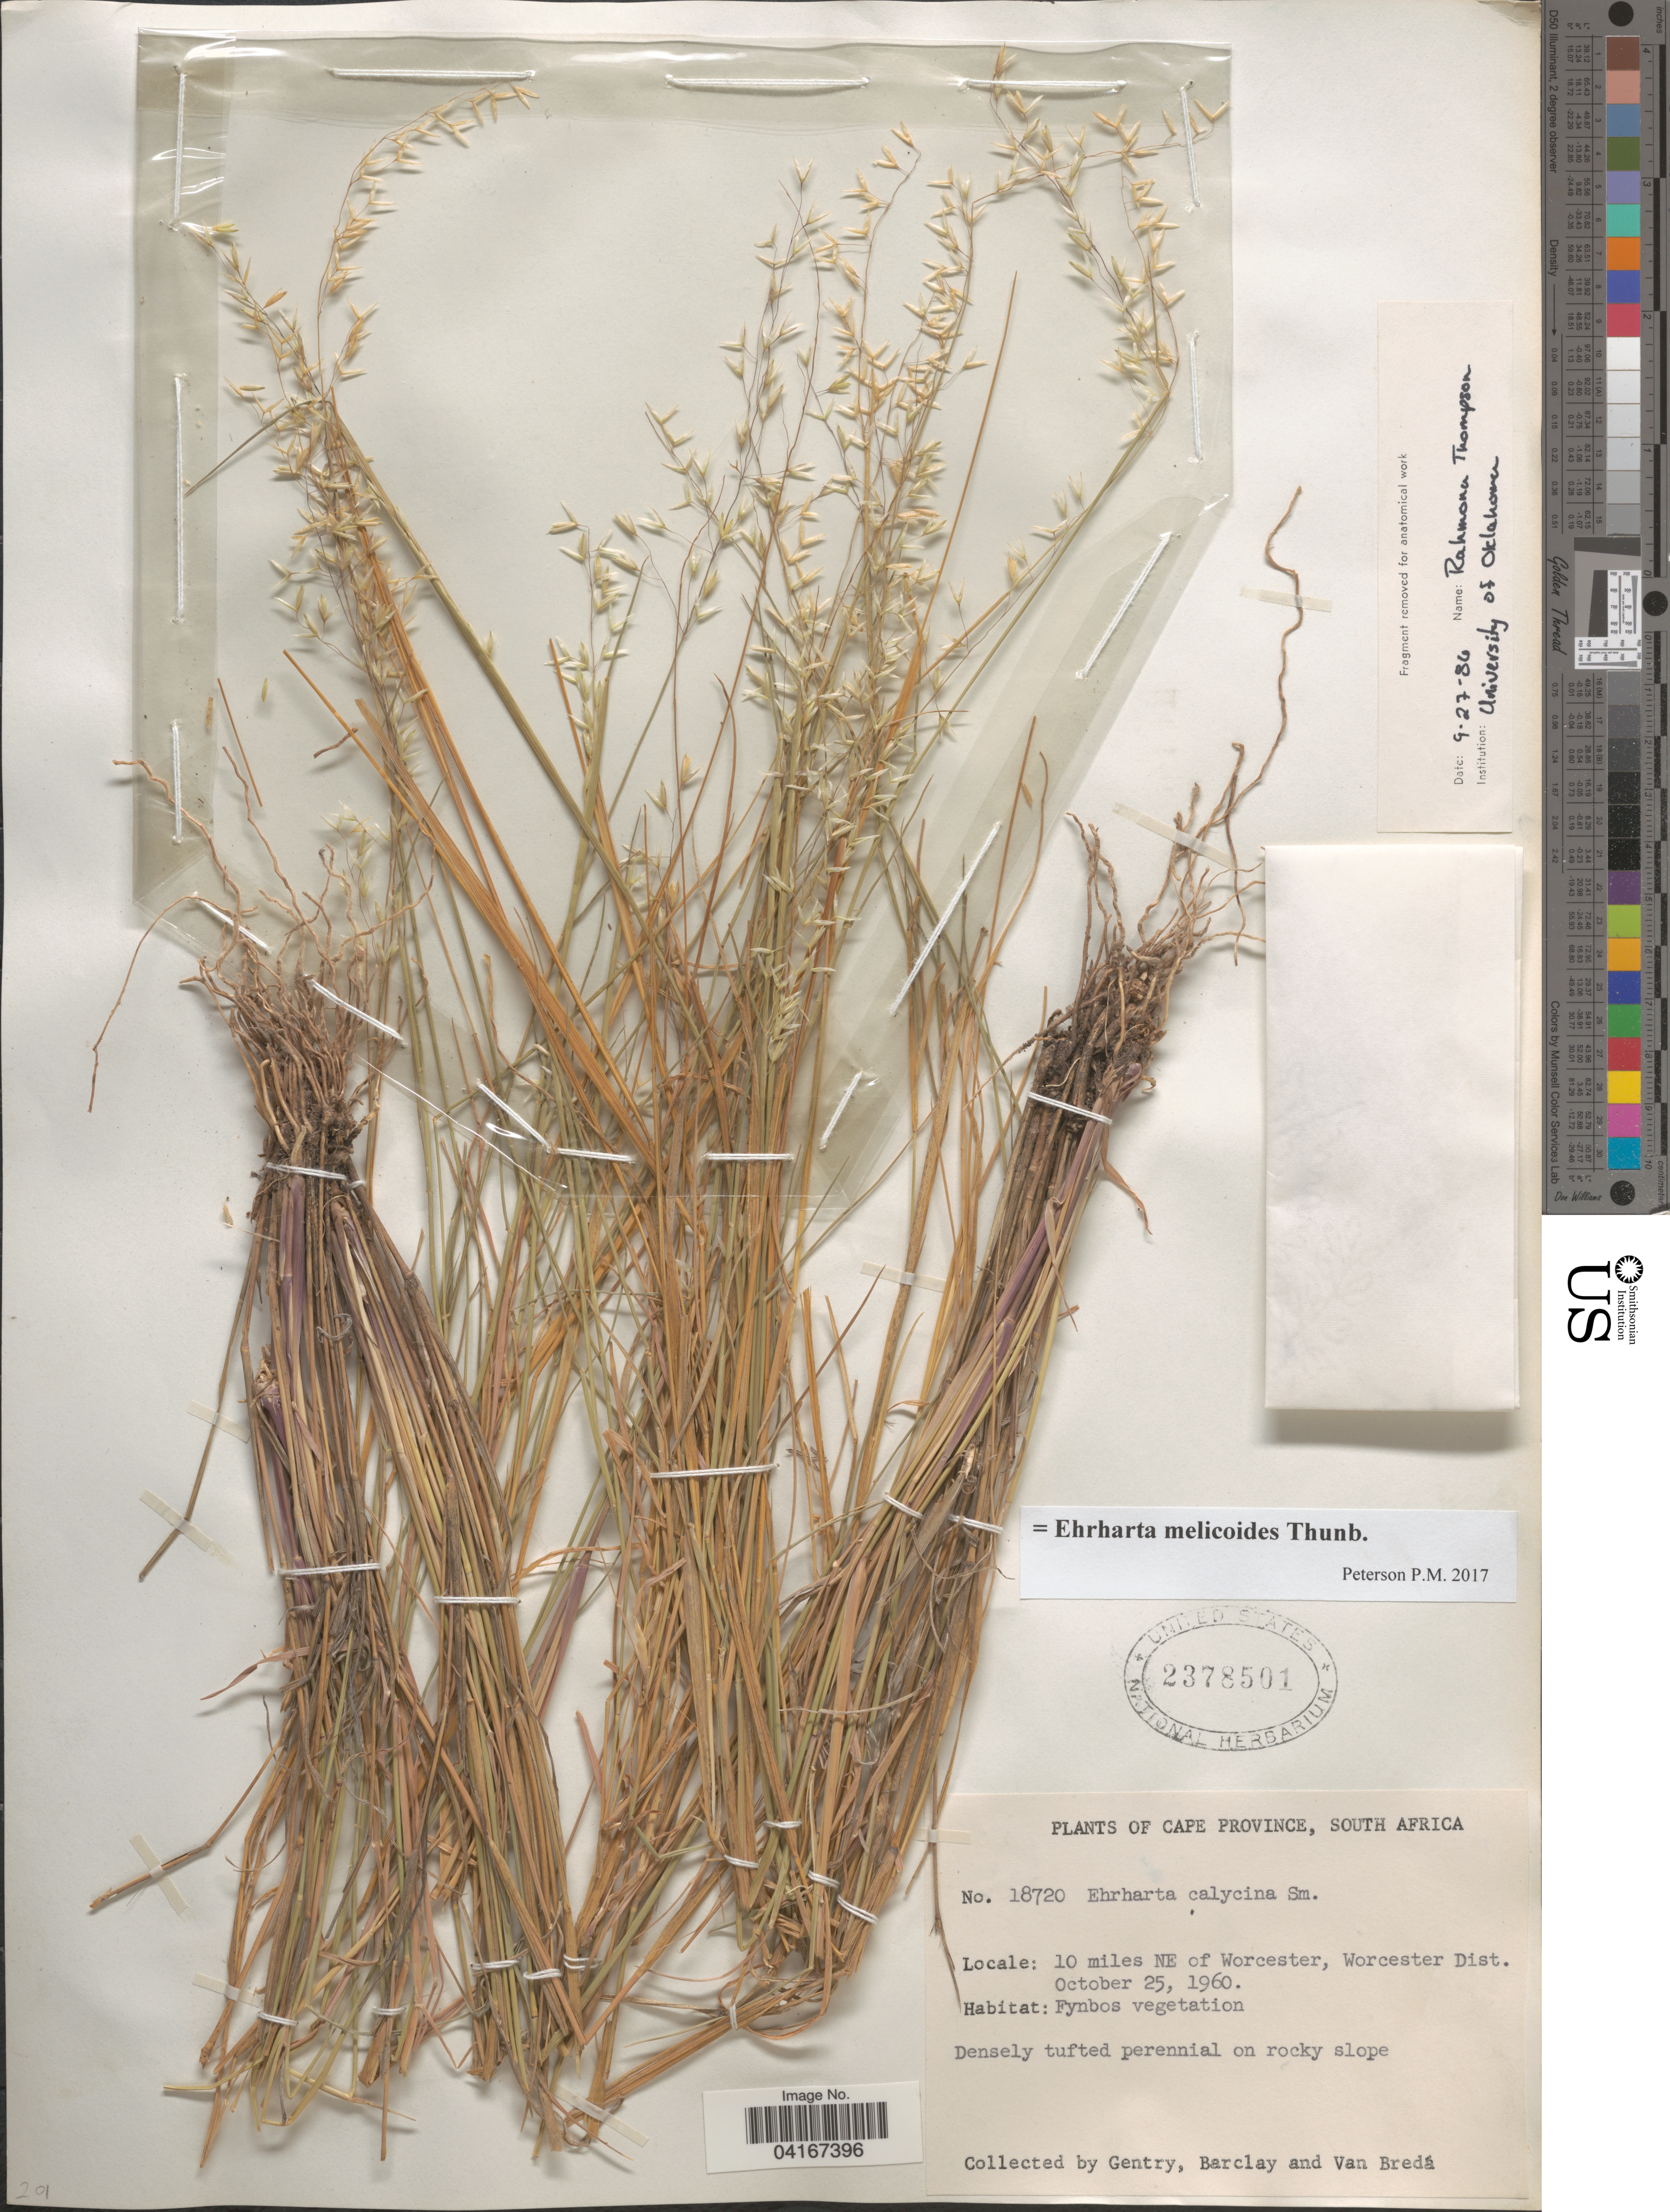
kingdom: Plantae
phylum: Tracheophyta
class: Liliopsida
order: Poales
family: Poaceae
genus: Ehrharta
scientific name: Ehrharta melicoides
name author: Thunb.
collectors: Gentry, --, -- Barclay & Van Bredá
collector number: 18720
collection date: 1960-10-25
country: South Africa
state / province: Western Cape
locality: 10 miles NE of Worcester, Worcester Dist. On rocky slope.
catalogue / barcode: US 2378501